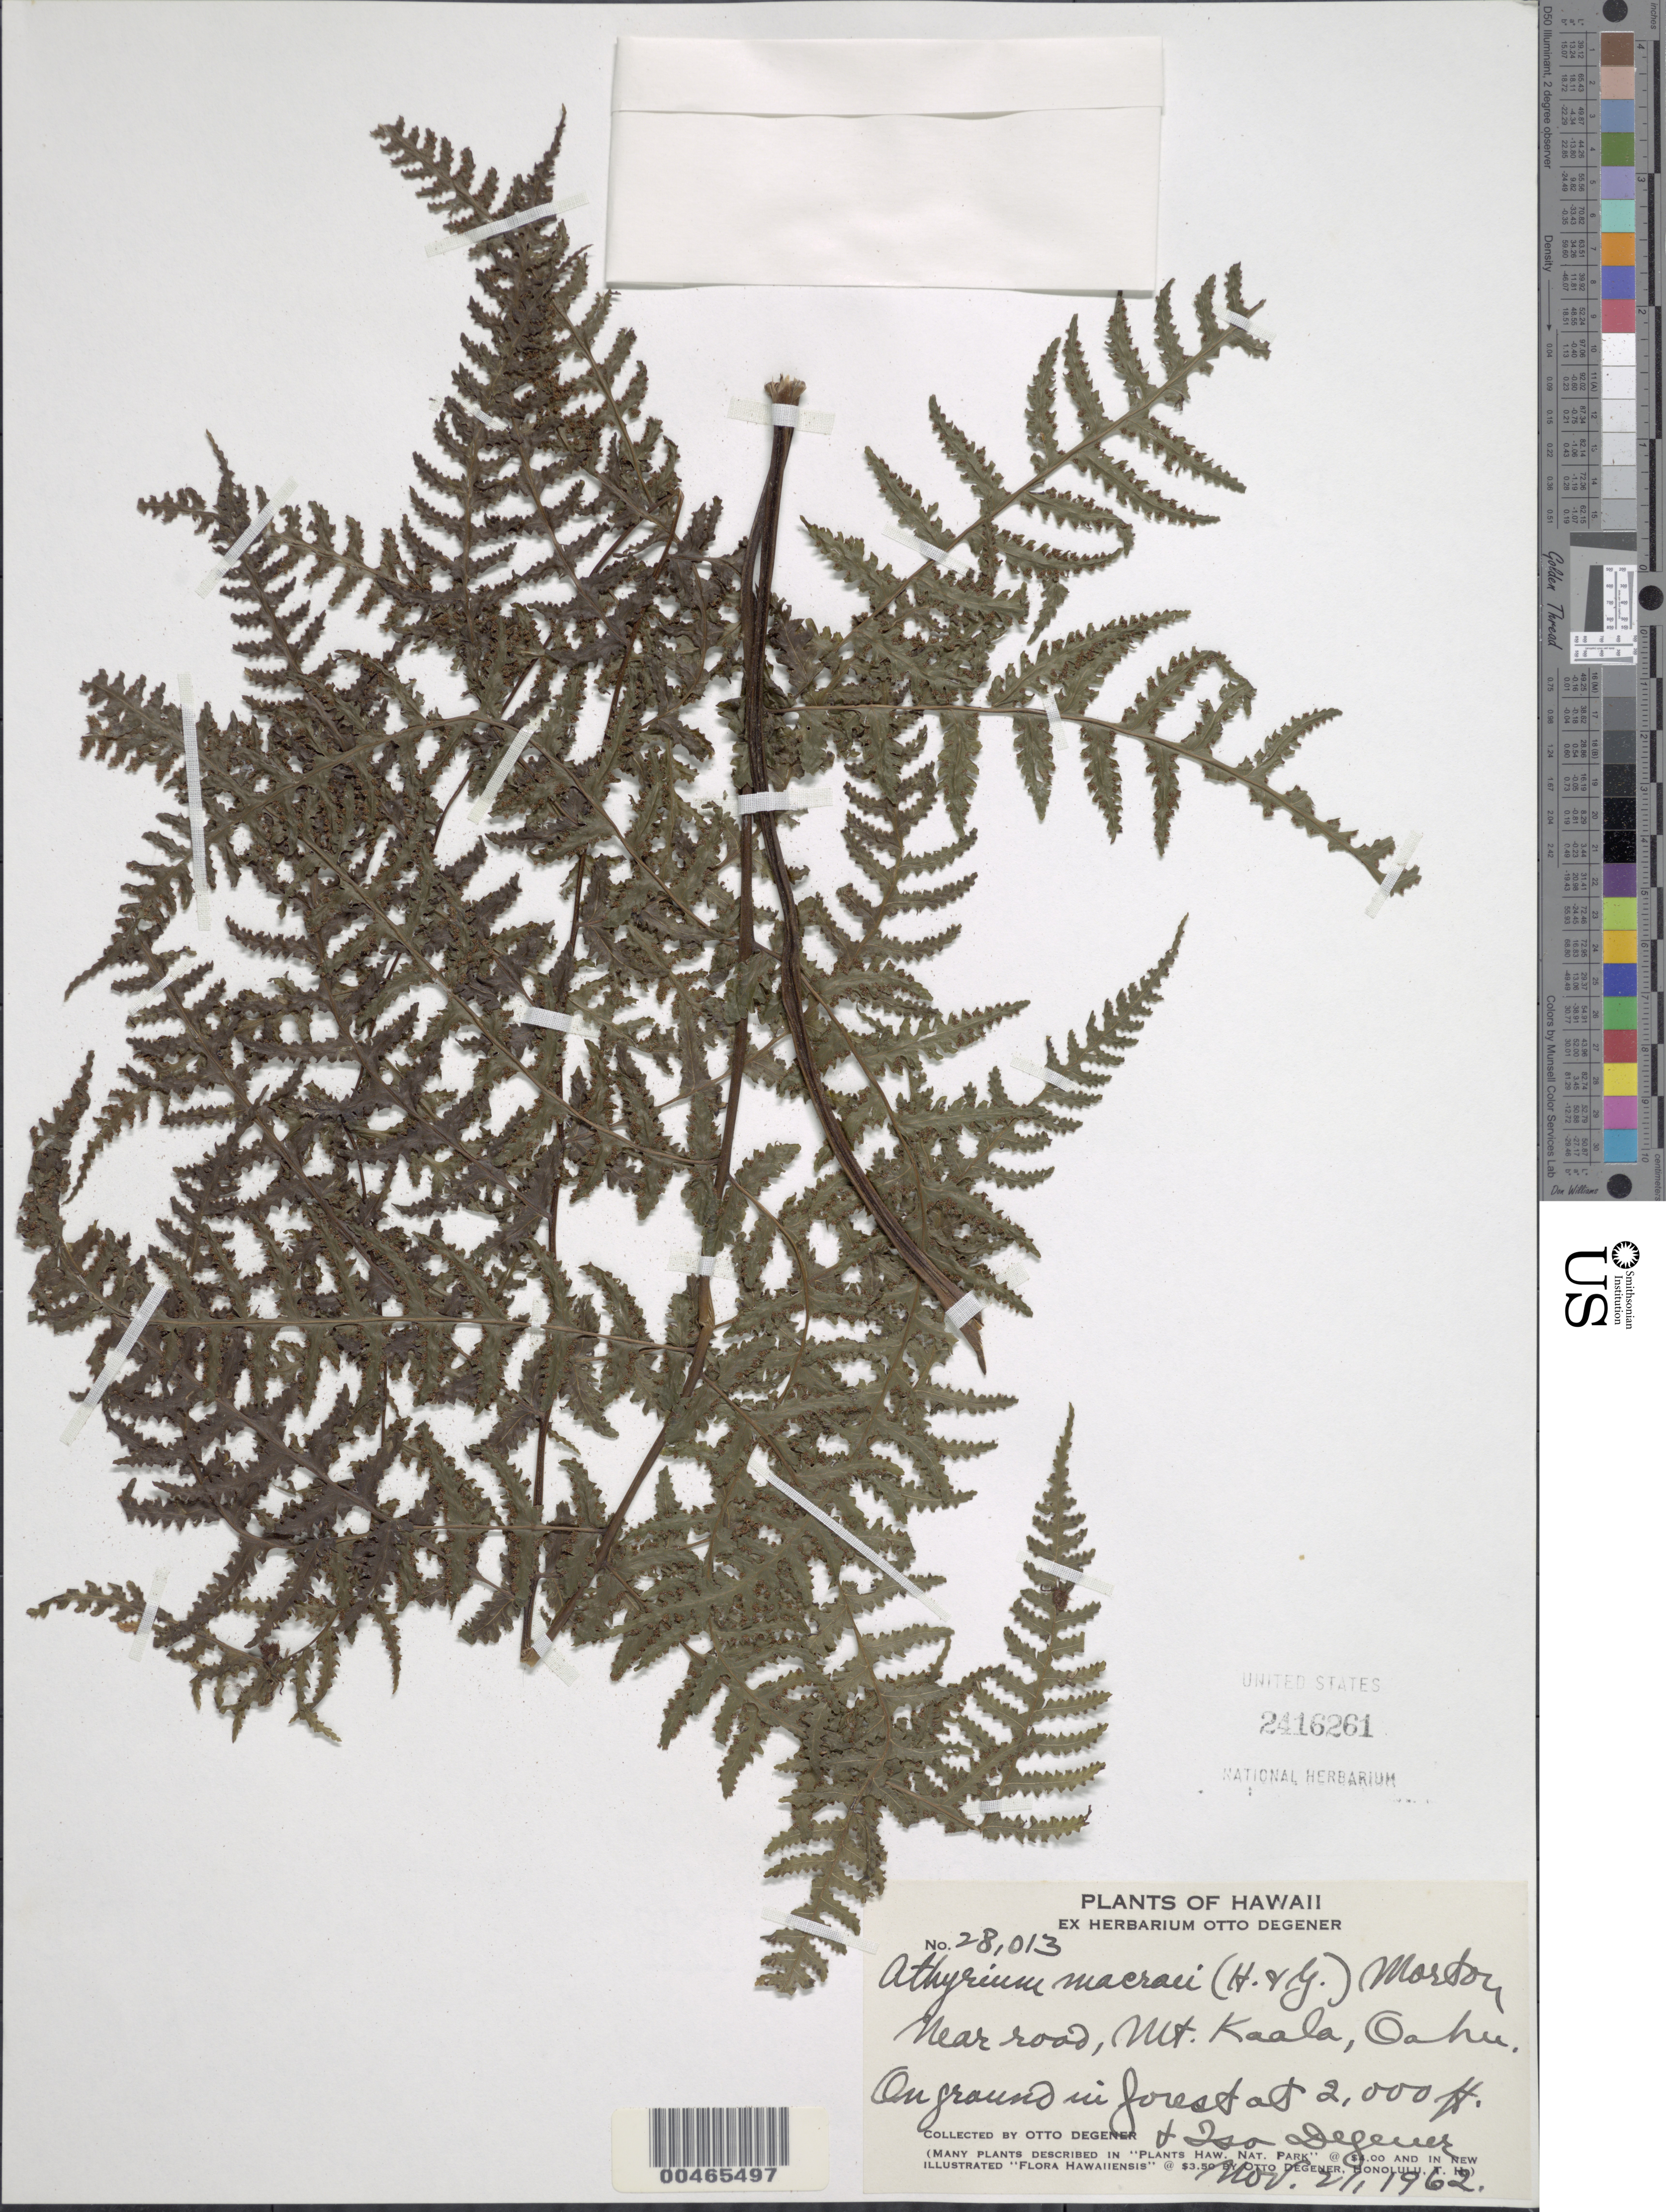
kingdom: Plantae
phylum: Tracheophyta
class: Polypodiopsida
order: Polypodiales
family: Athyriaceae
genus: Deparia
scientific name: Deparia prolifera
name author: (Kaulf.) Hook. & Grev.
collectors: O. Degener & I. Degener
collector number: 28013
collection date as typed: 21 Nov 1962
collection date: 1962-11-21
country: United States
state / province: Hawaii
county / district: Honolulu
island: Oahu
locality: Near road, Mount Kaala, Oahu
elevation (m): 610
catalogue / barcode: US 2416261